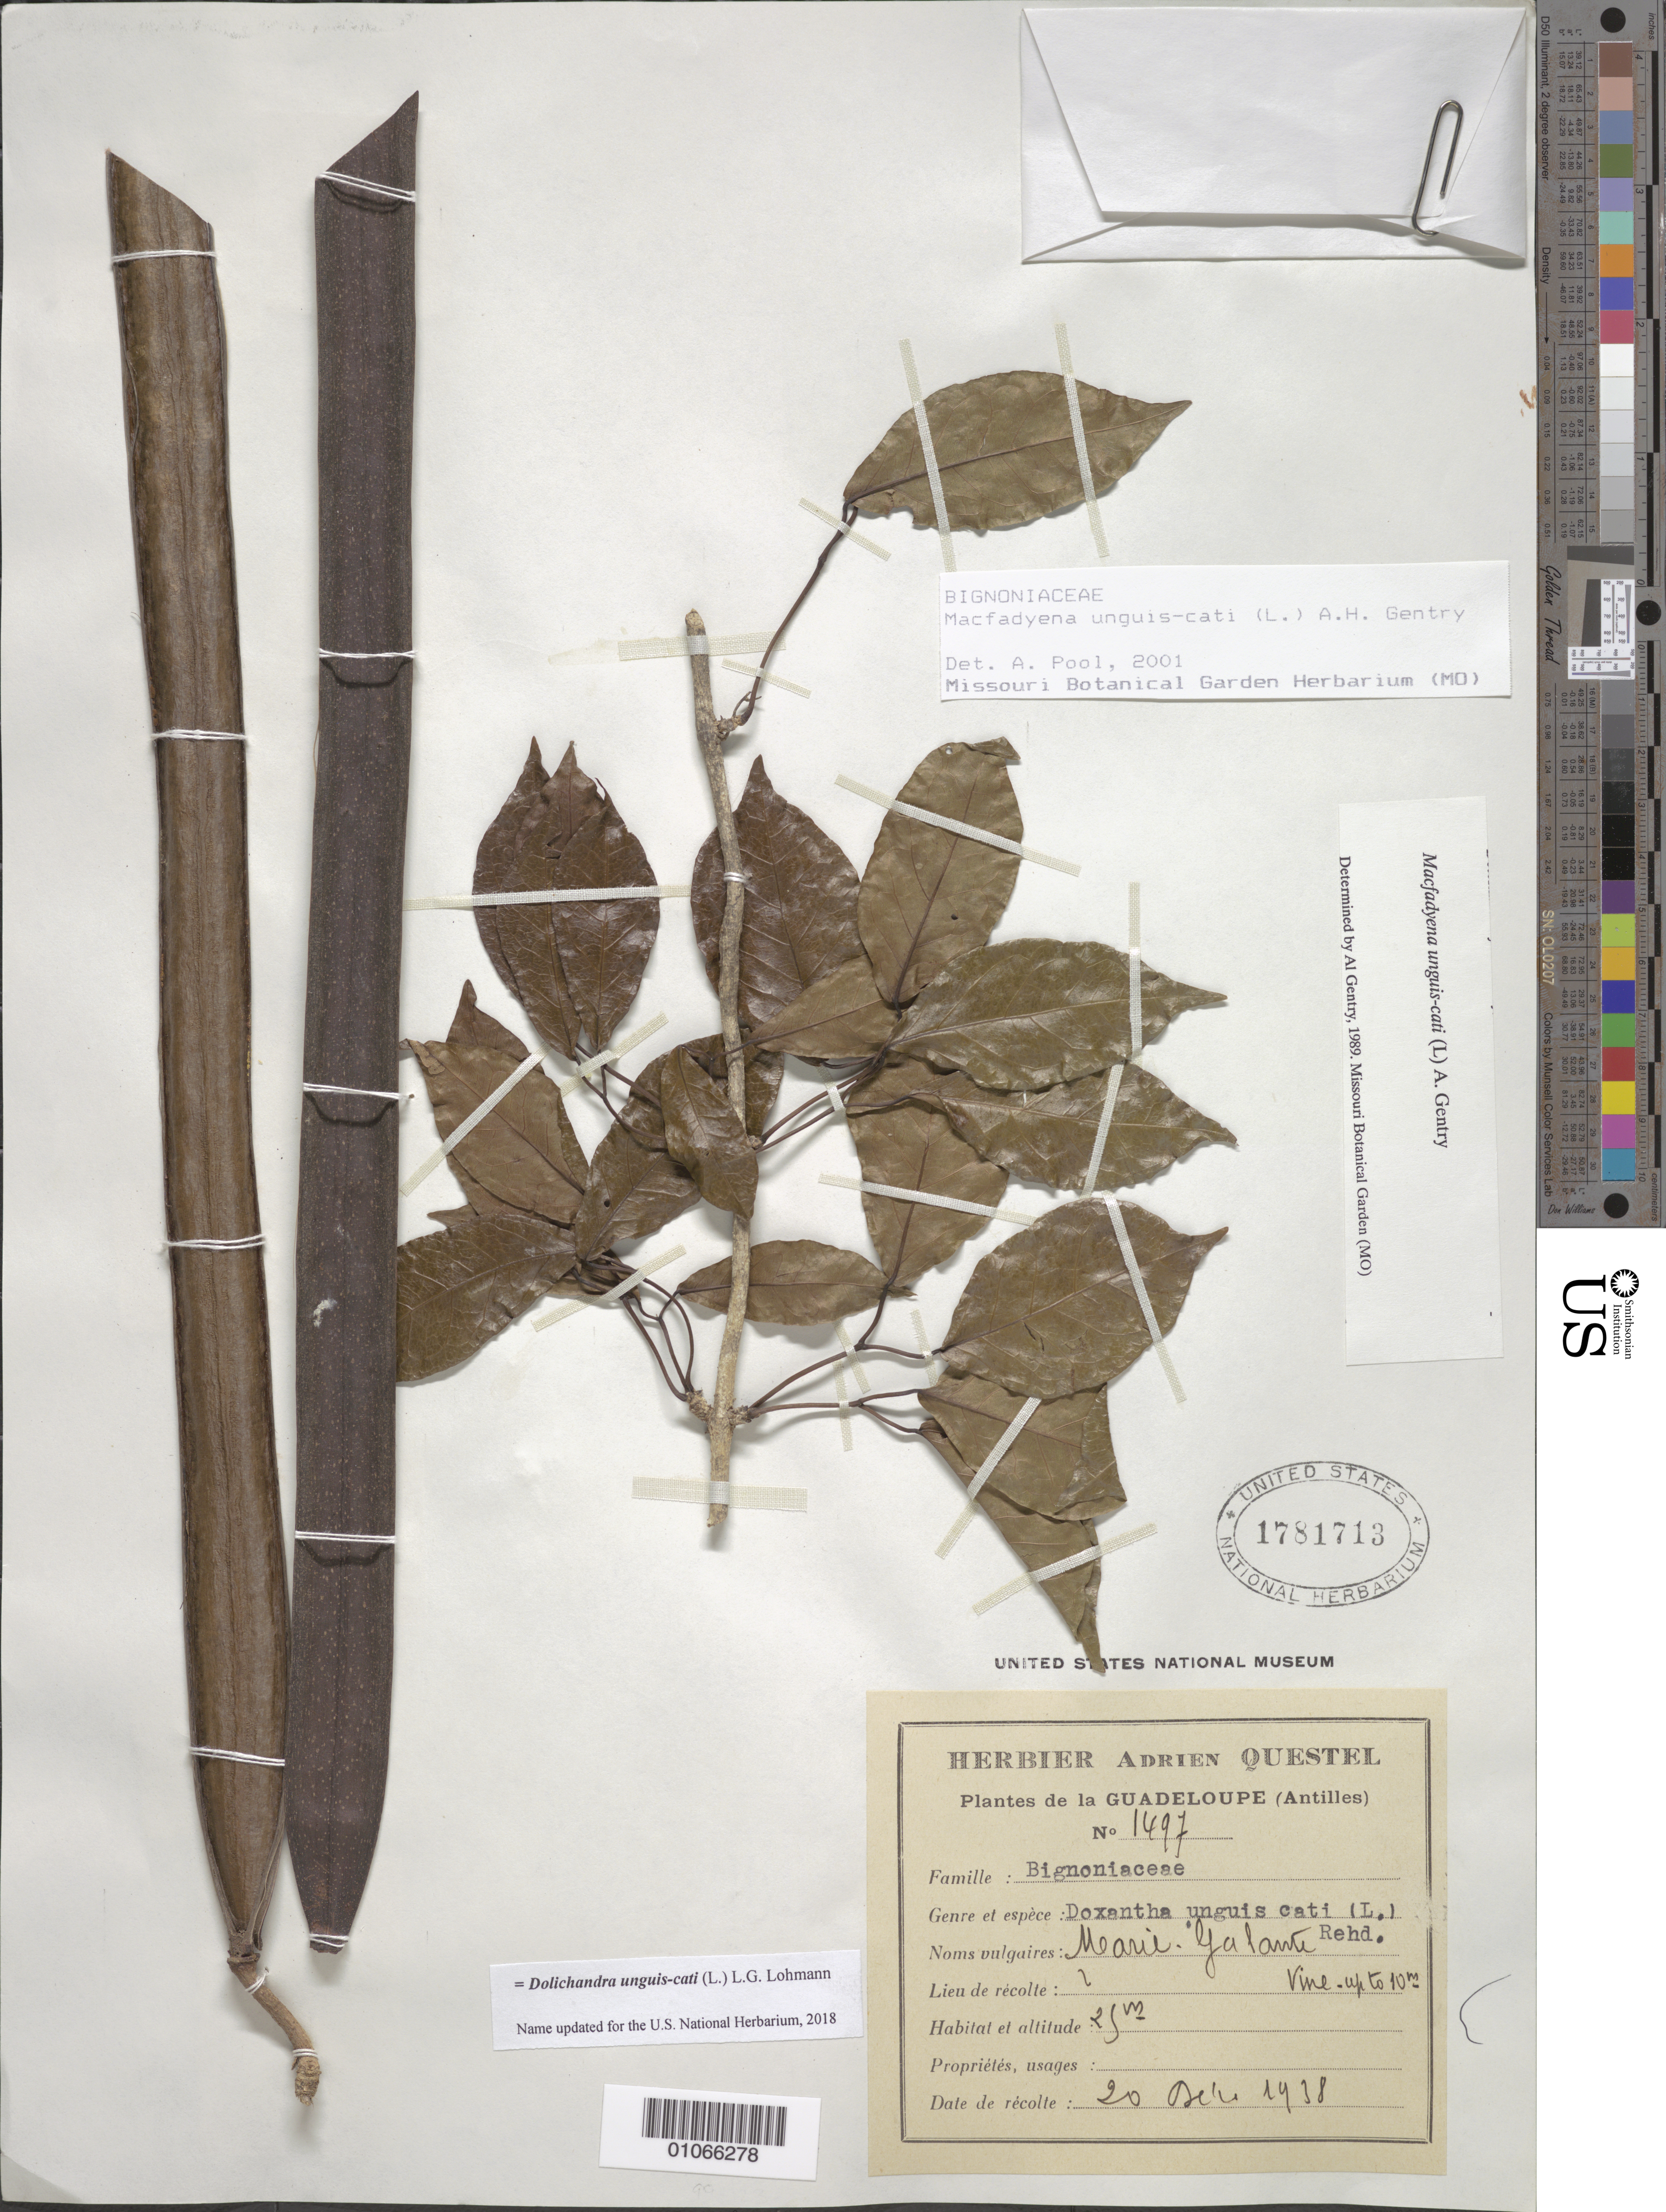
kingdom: Plantae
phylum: Tracheophyta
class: Magnoliopsida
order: Lamiales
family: Bignoniaceae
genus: Dolichandra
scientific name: Dolichandra unguis-cati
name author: (L.) L.G. Lohmann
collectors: A. Questel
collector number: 1497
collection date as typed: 20 Dec 1938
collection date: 1938-12-20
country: Guadeloupe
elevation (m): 25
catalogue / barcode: US 1781713